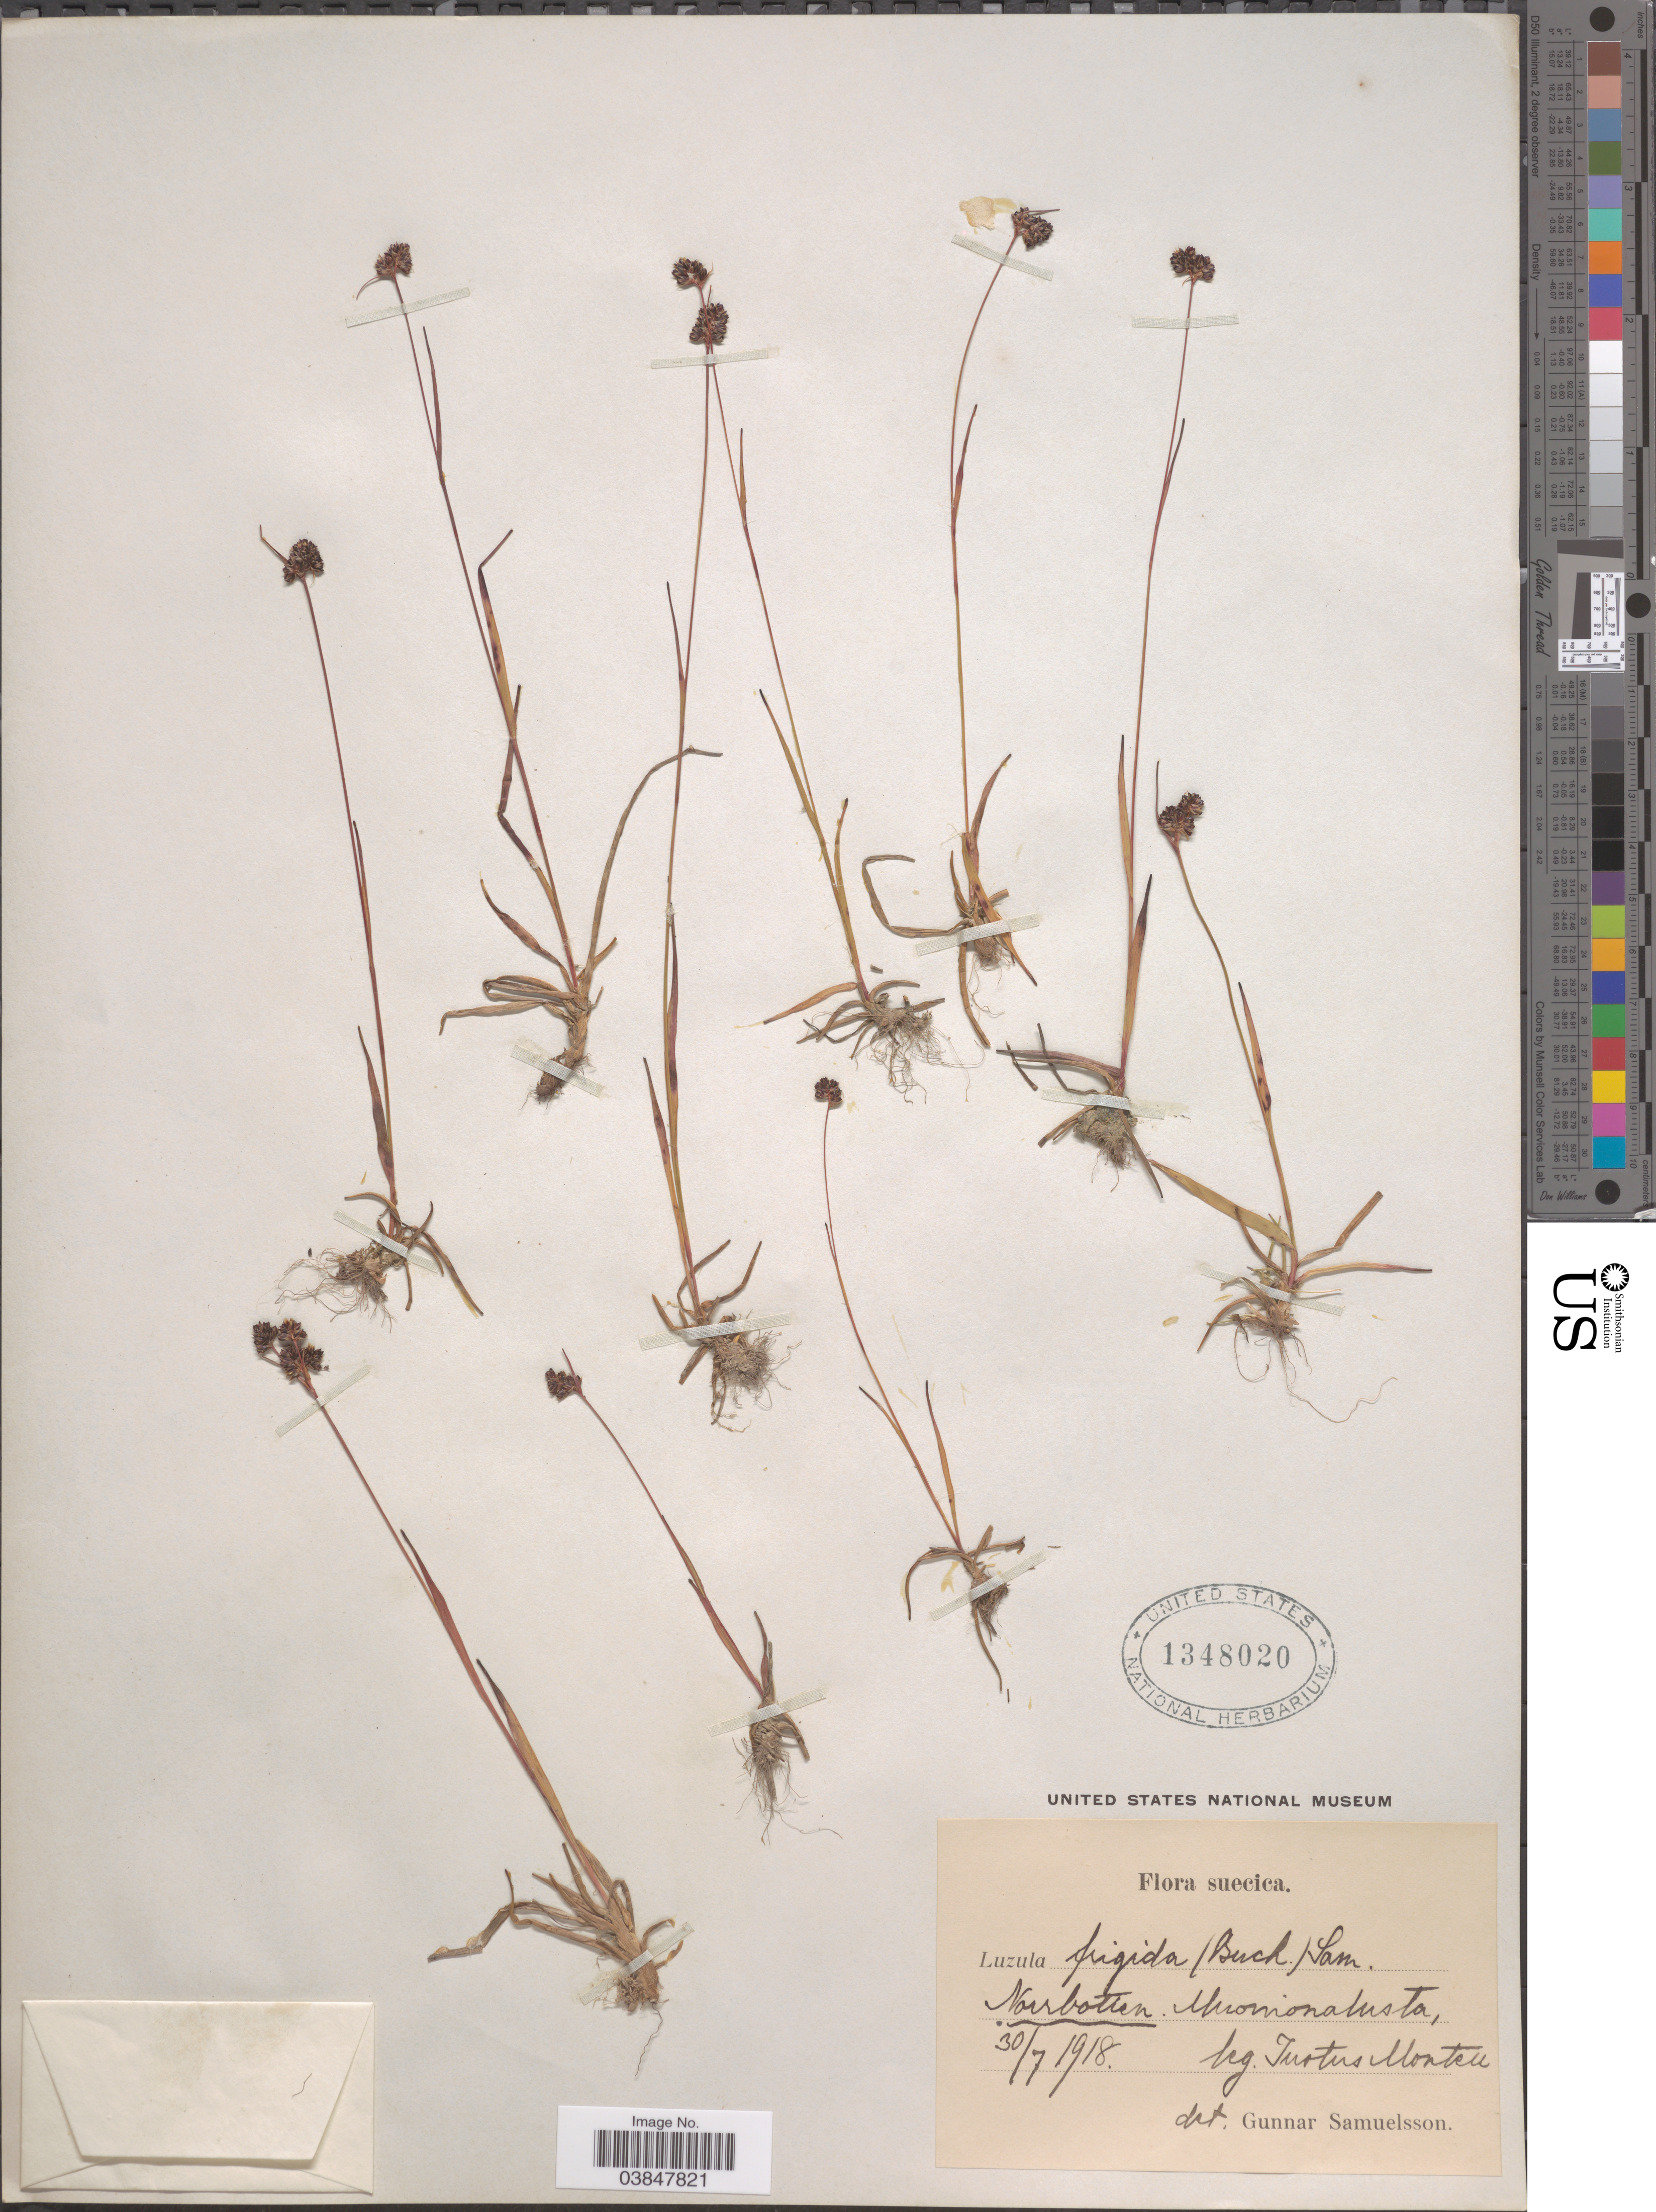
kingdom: Plantae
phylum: Tracheophyta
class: Liliopsida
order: Poales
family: Juncaceae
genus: Luzula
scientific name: Luzula frigida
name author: (Buchenau) Sam.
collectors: I. Montell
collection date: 1918-07-30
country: Sweden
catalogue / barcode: US 1348020